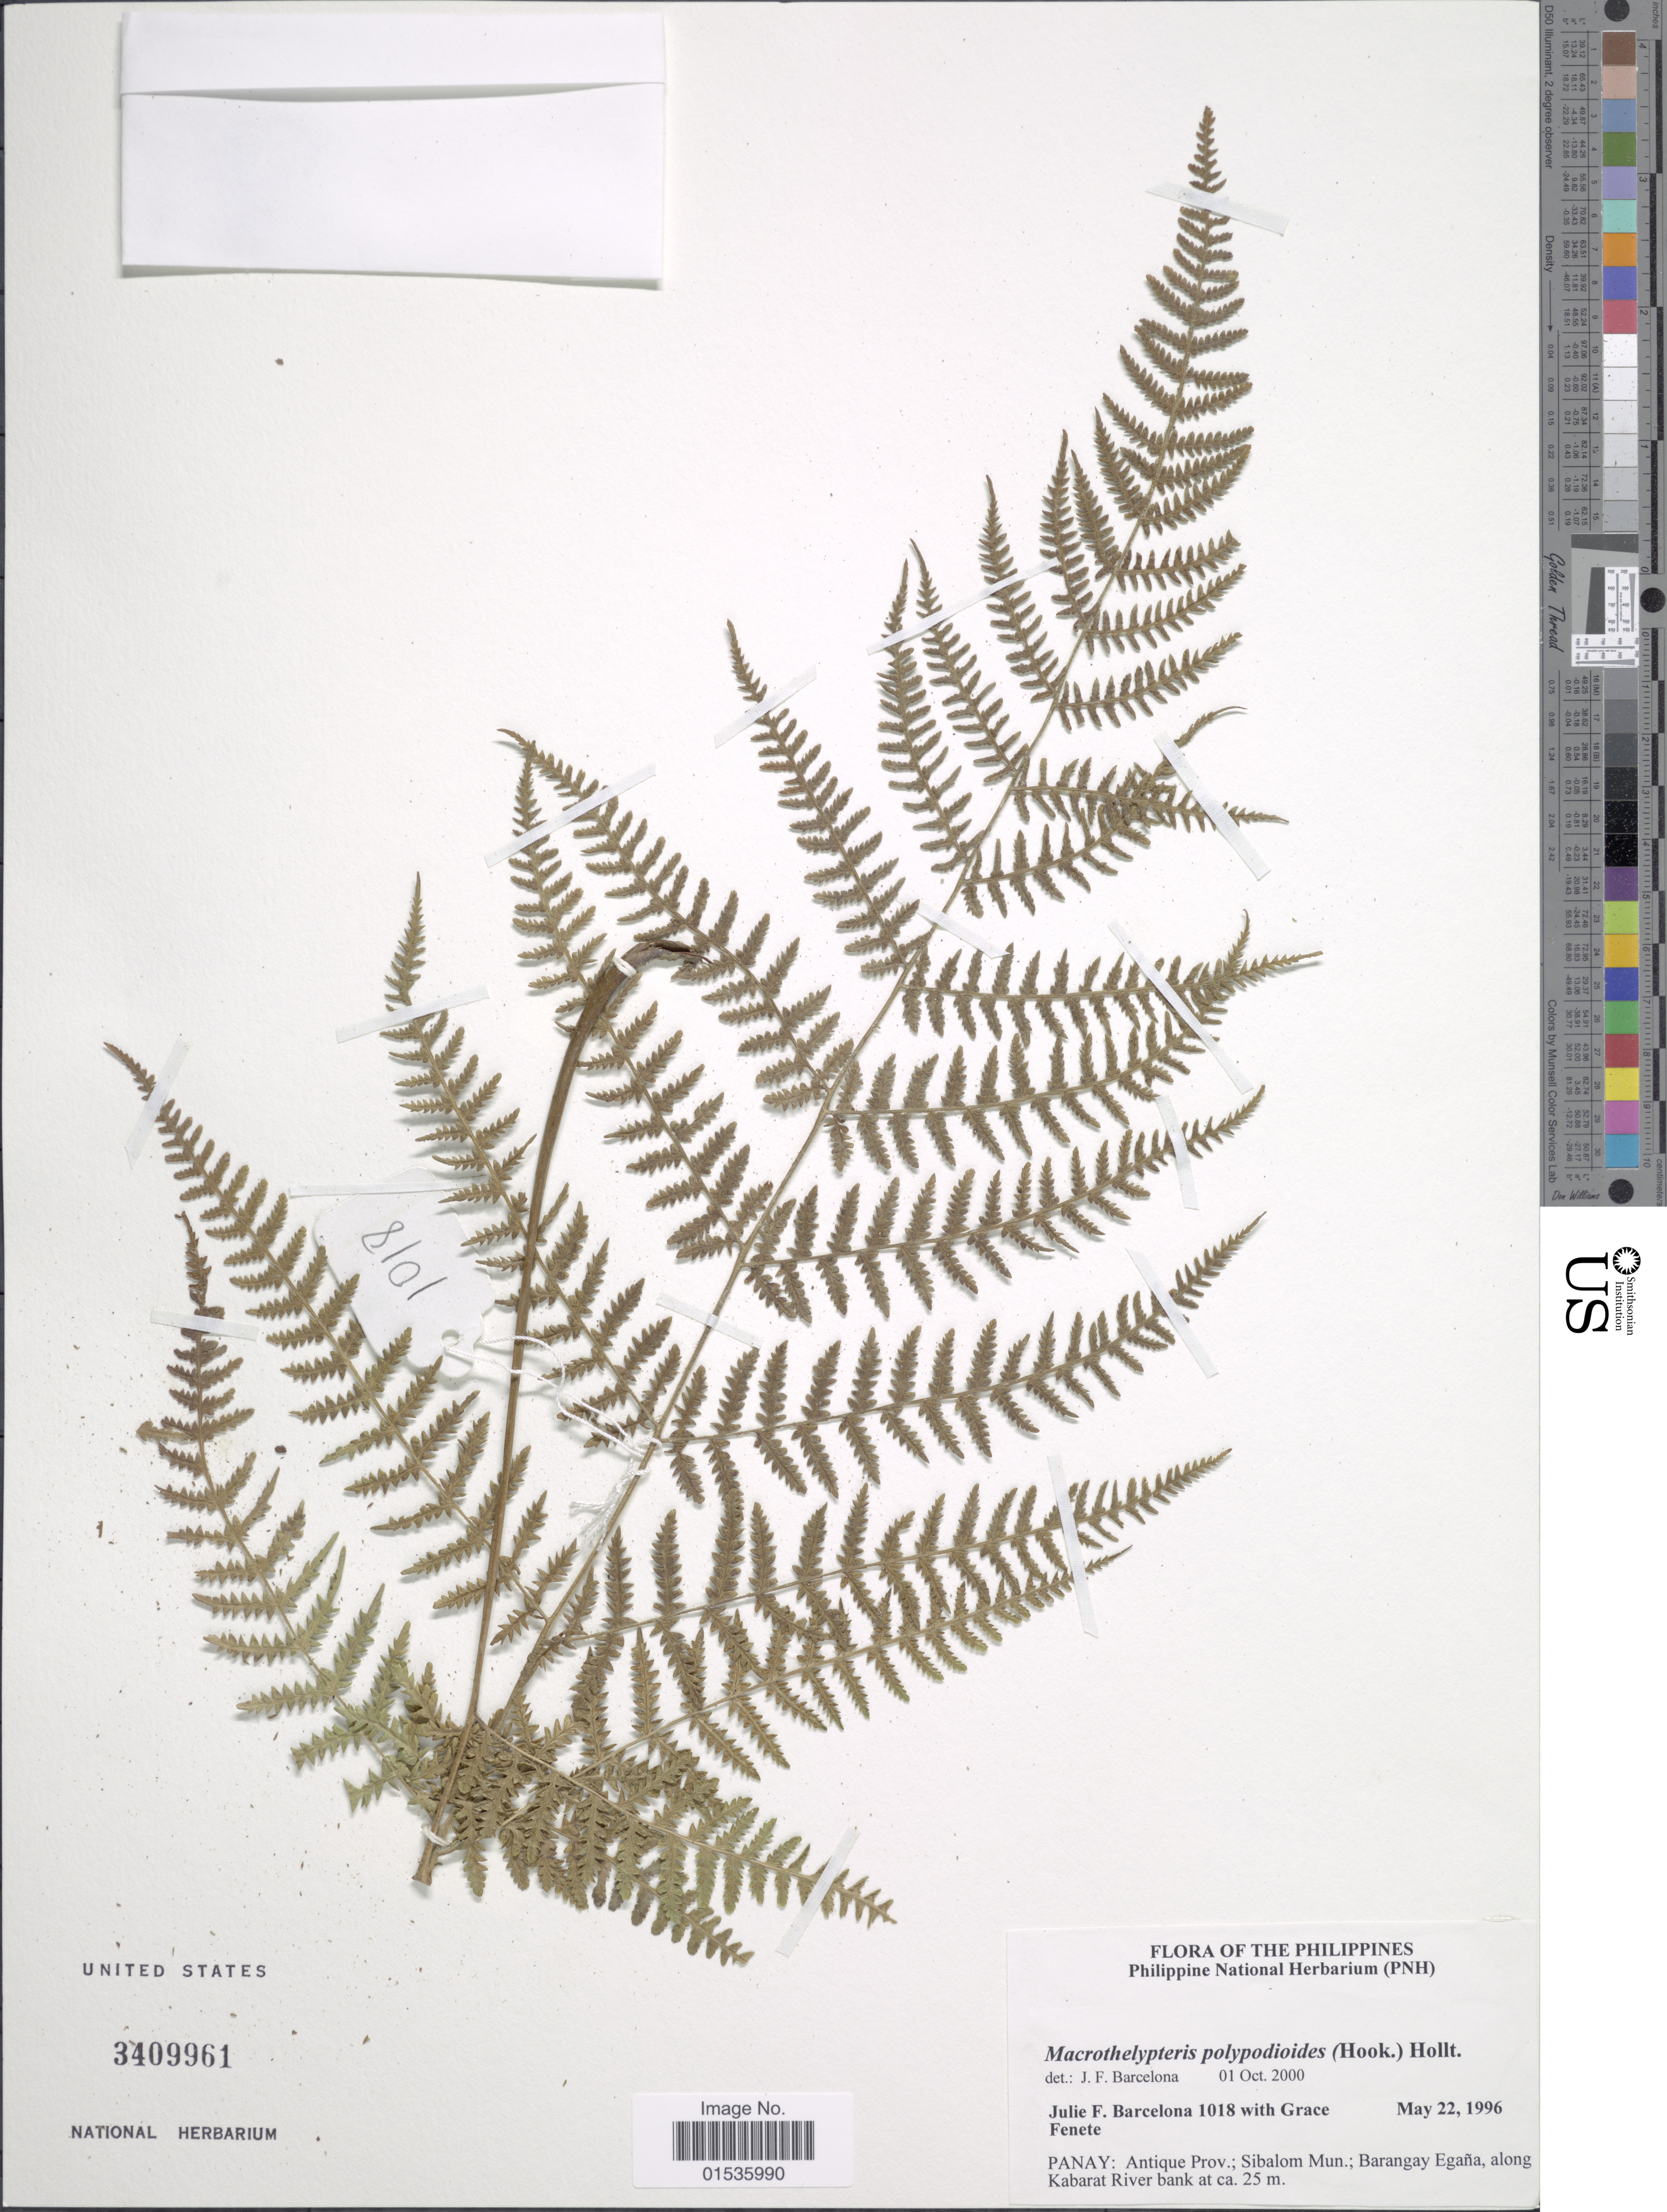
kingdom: Plantae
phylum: Tracheophyta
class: Polypodiopsida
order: Polypodiales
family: Thelypteridaceae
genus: Macrothelypteris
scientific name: Macrothelypteris polypodioides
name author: (Hook.) Holttum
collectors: J. F. Barcelona & G. Fenete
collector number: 1018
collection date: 1996-05-22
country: Philippines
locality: Philippines, Panay: Antique Prov.; Sibalom Mun.; Barangay Egana, along Kabarat River bank.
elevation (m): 25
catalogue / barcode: US 3409961